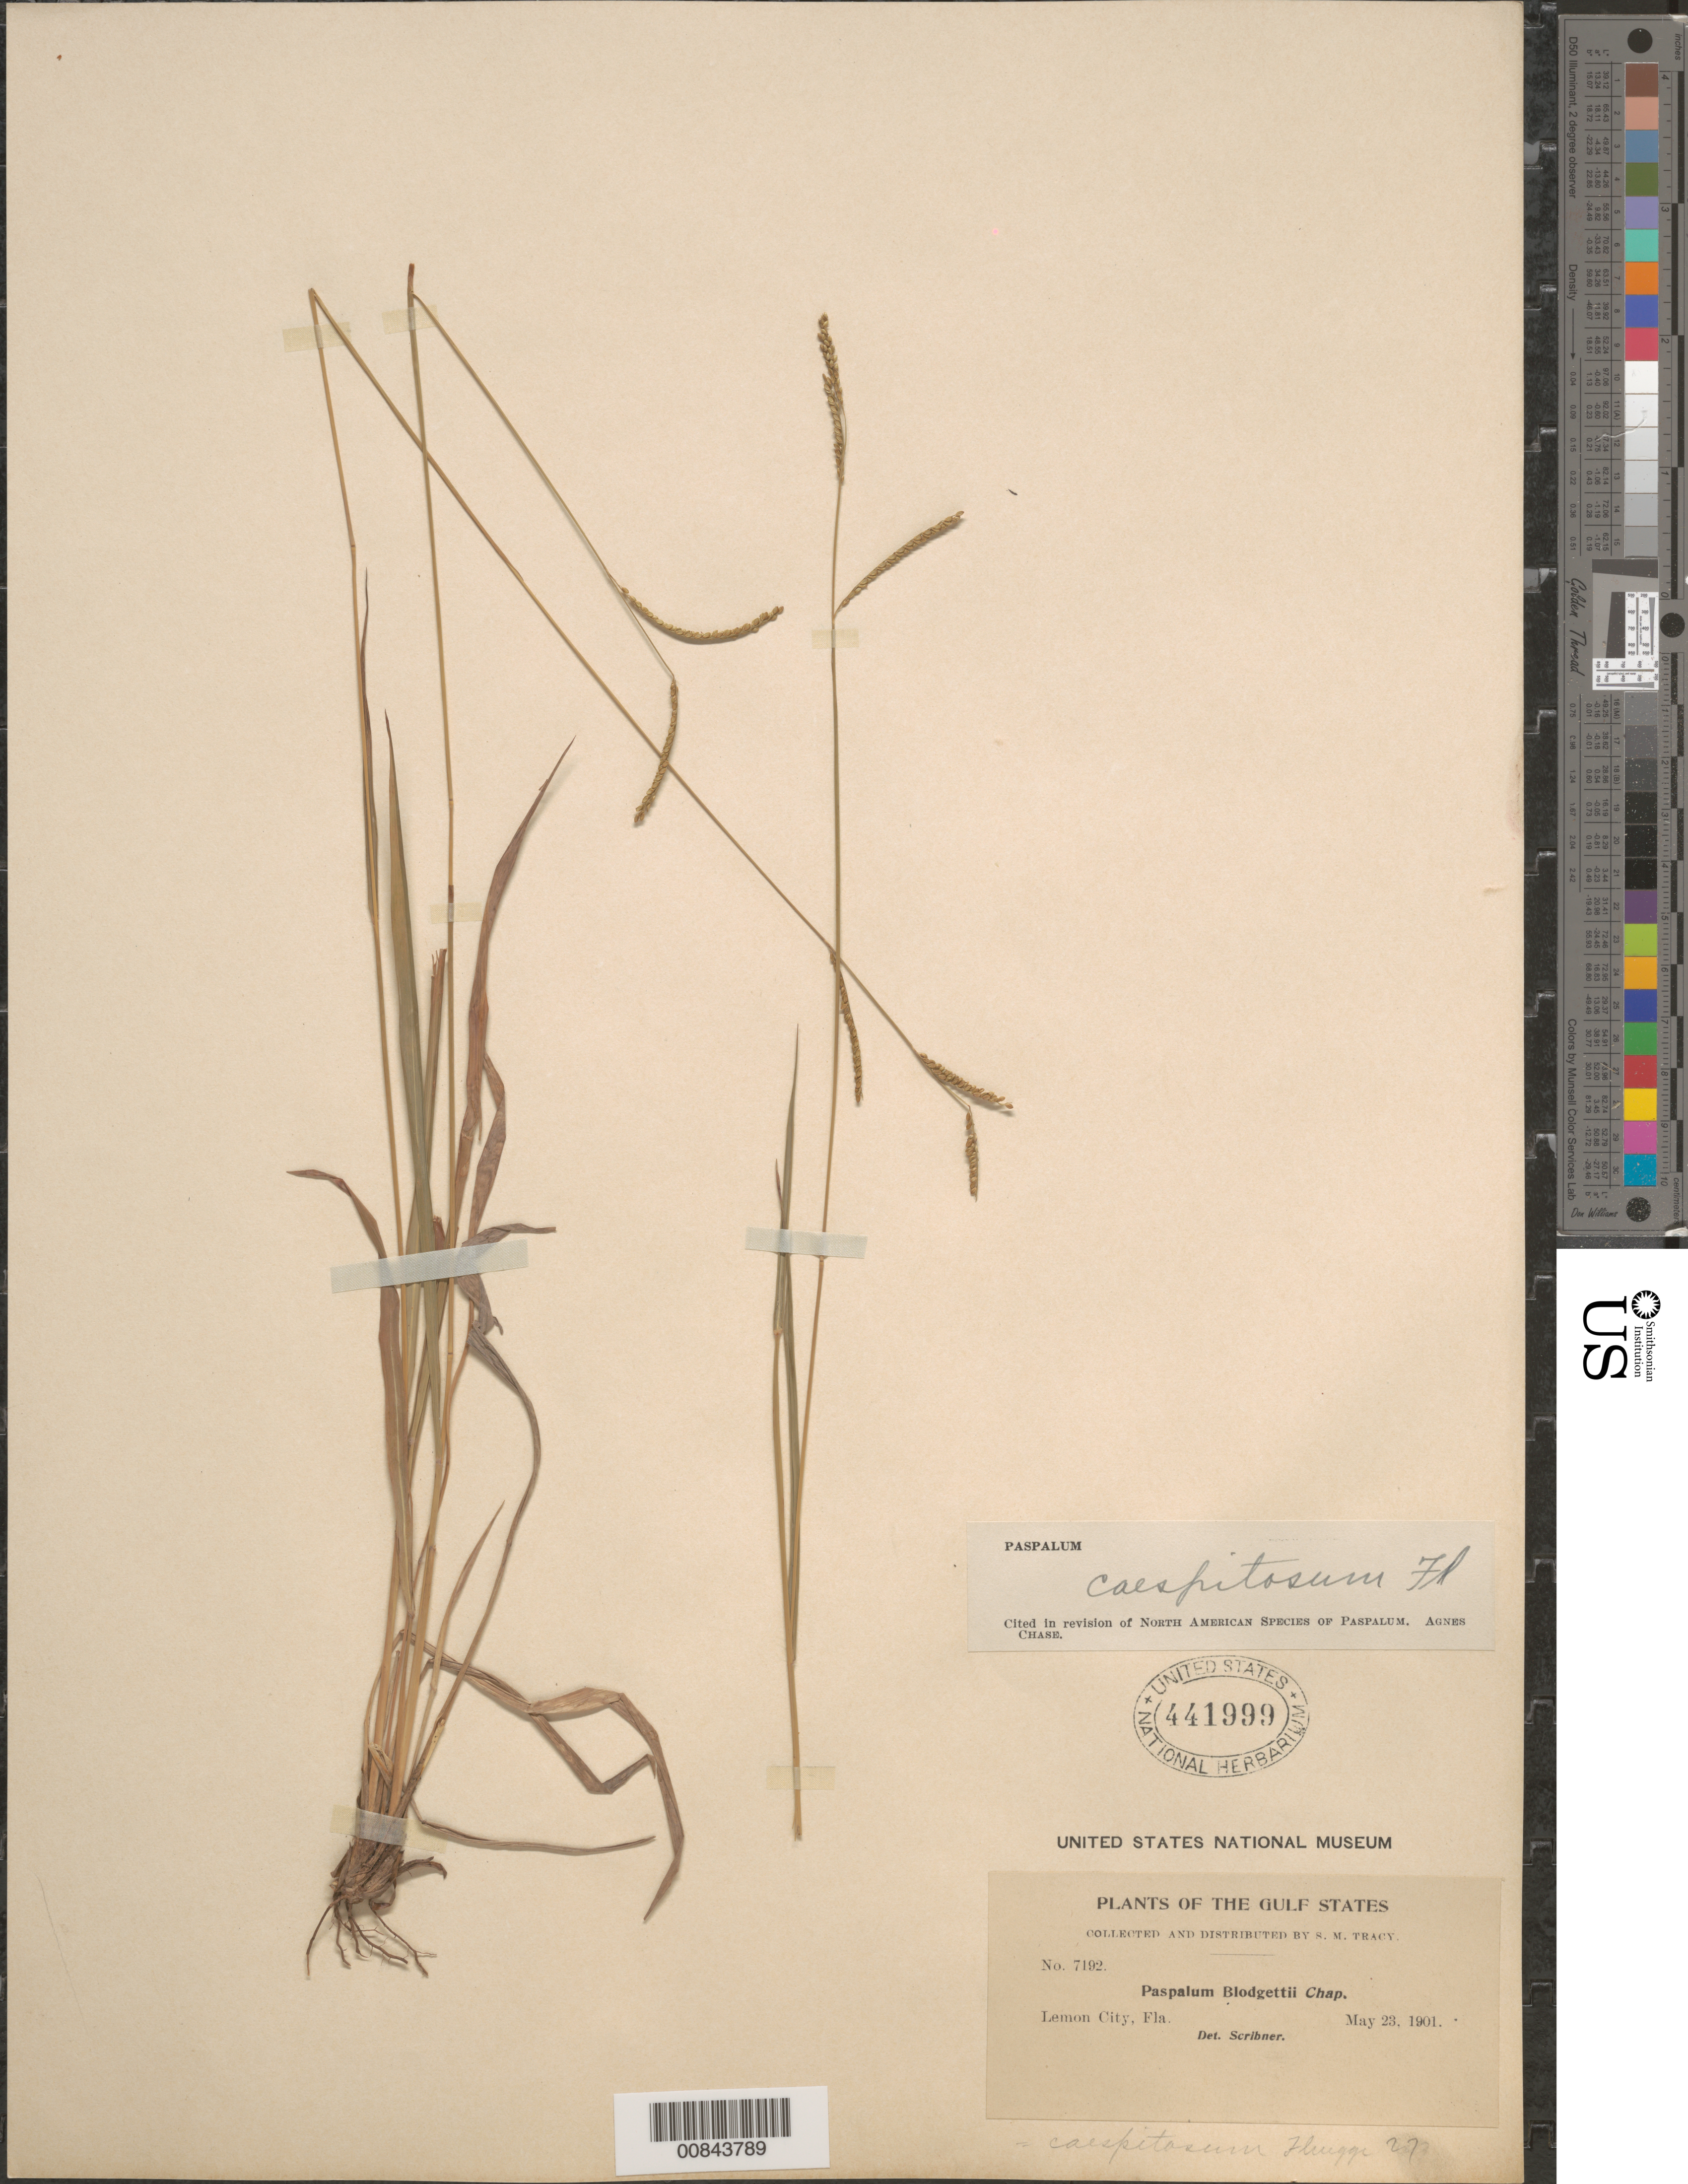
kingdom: Plantae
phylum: Tracheophyta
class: Liliopsida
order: Poales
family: Poaceae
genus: Paspalum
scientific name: Paspalum caespitosum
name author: Flüggé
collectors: S. M. Tracy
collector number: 7192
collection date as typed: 23 May 1901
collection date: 1901-05-23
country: United States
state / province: Florida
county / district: Dade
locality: Lemon City.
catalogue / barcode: US 441999